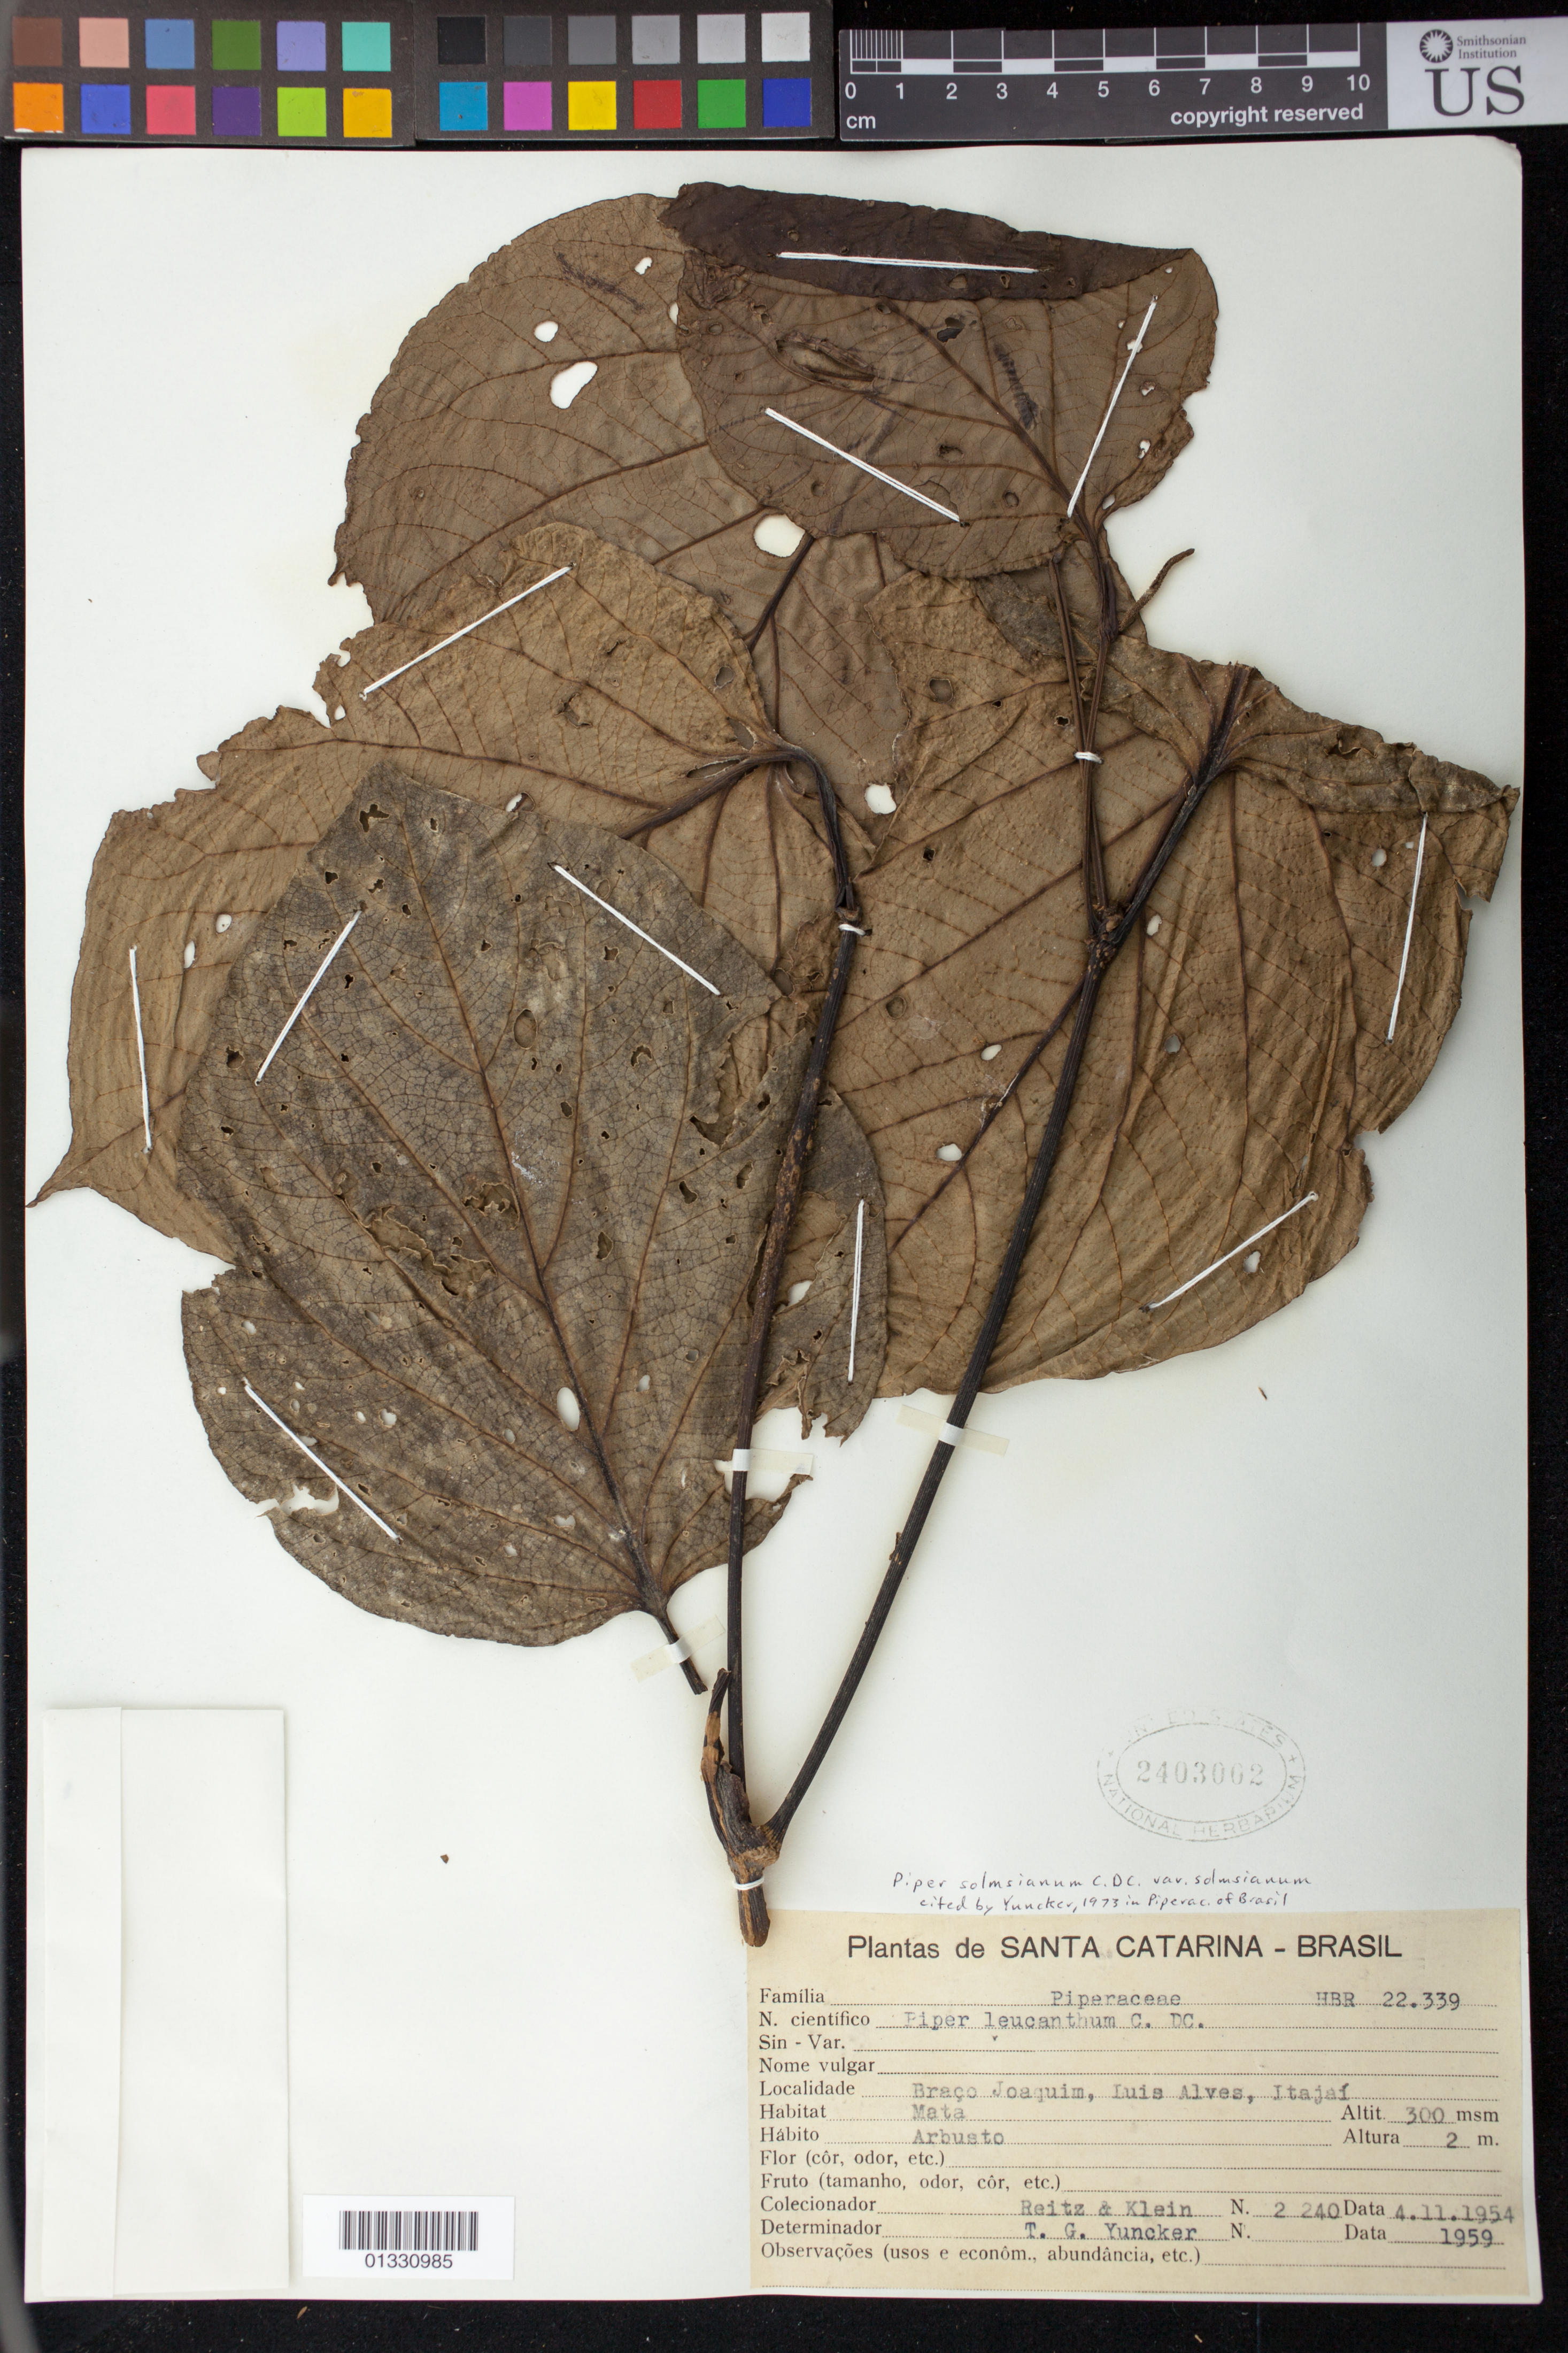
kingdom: Plantae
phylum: Tracheophyta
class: Magnoliopsida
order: Piperales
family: Piperaceae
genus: Piper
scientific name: Piper solmsianum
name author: C. DC.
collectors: R. Reitz & R. M. Klein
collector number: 2240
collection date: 1954-11-04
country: Brazil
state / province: Santa Catarina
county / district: Itajaí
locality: Braço Joaquim, Luis Alves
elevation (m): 300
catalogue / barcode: US 2403002